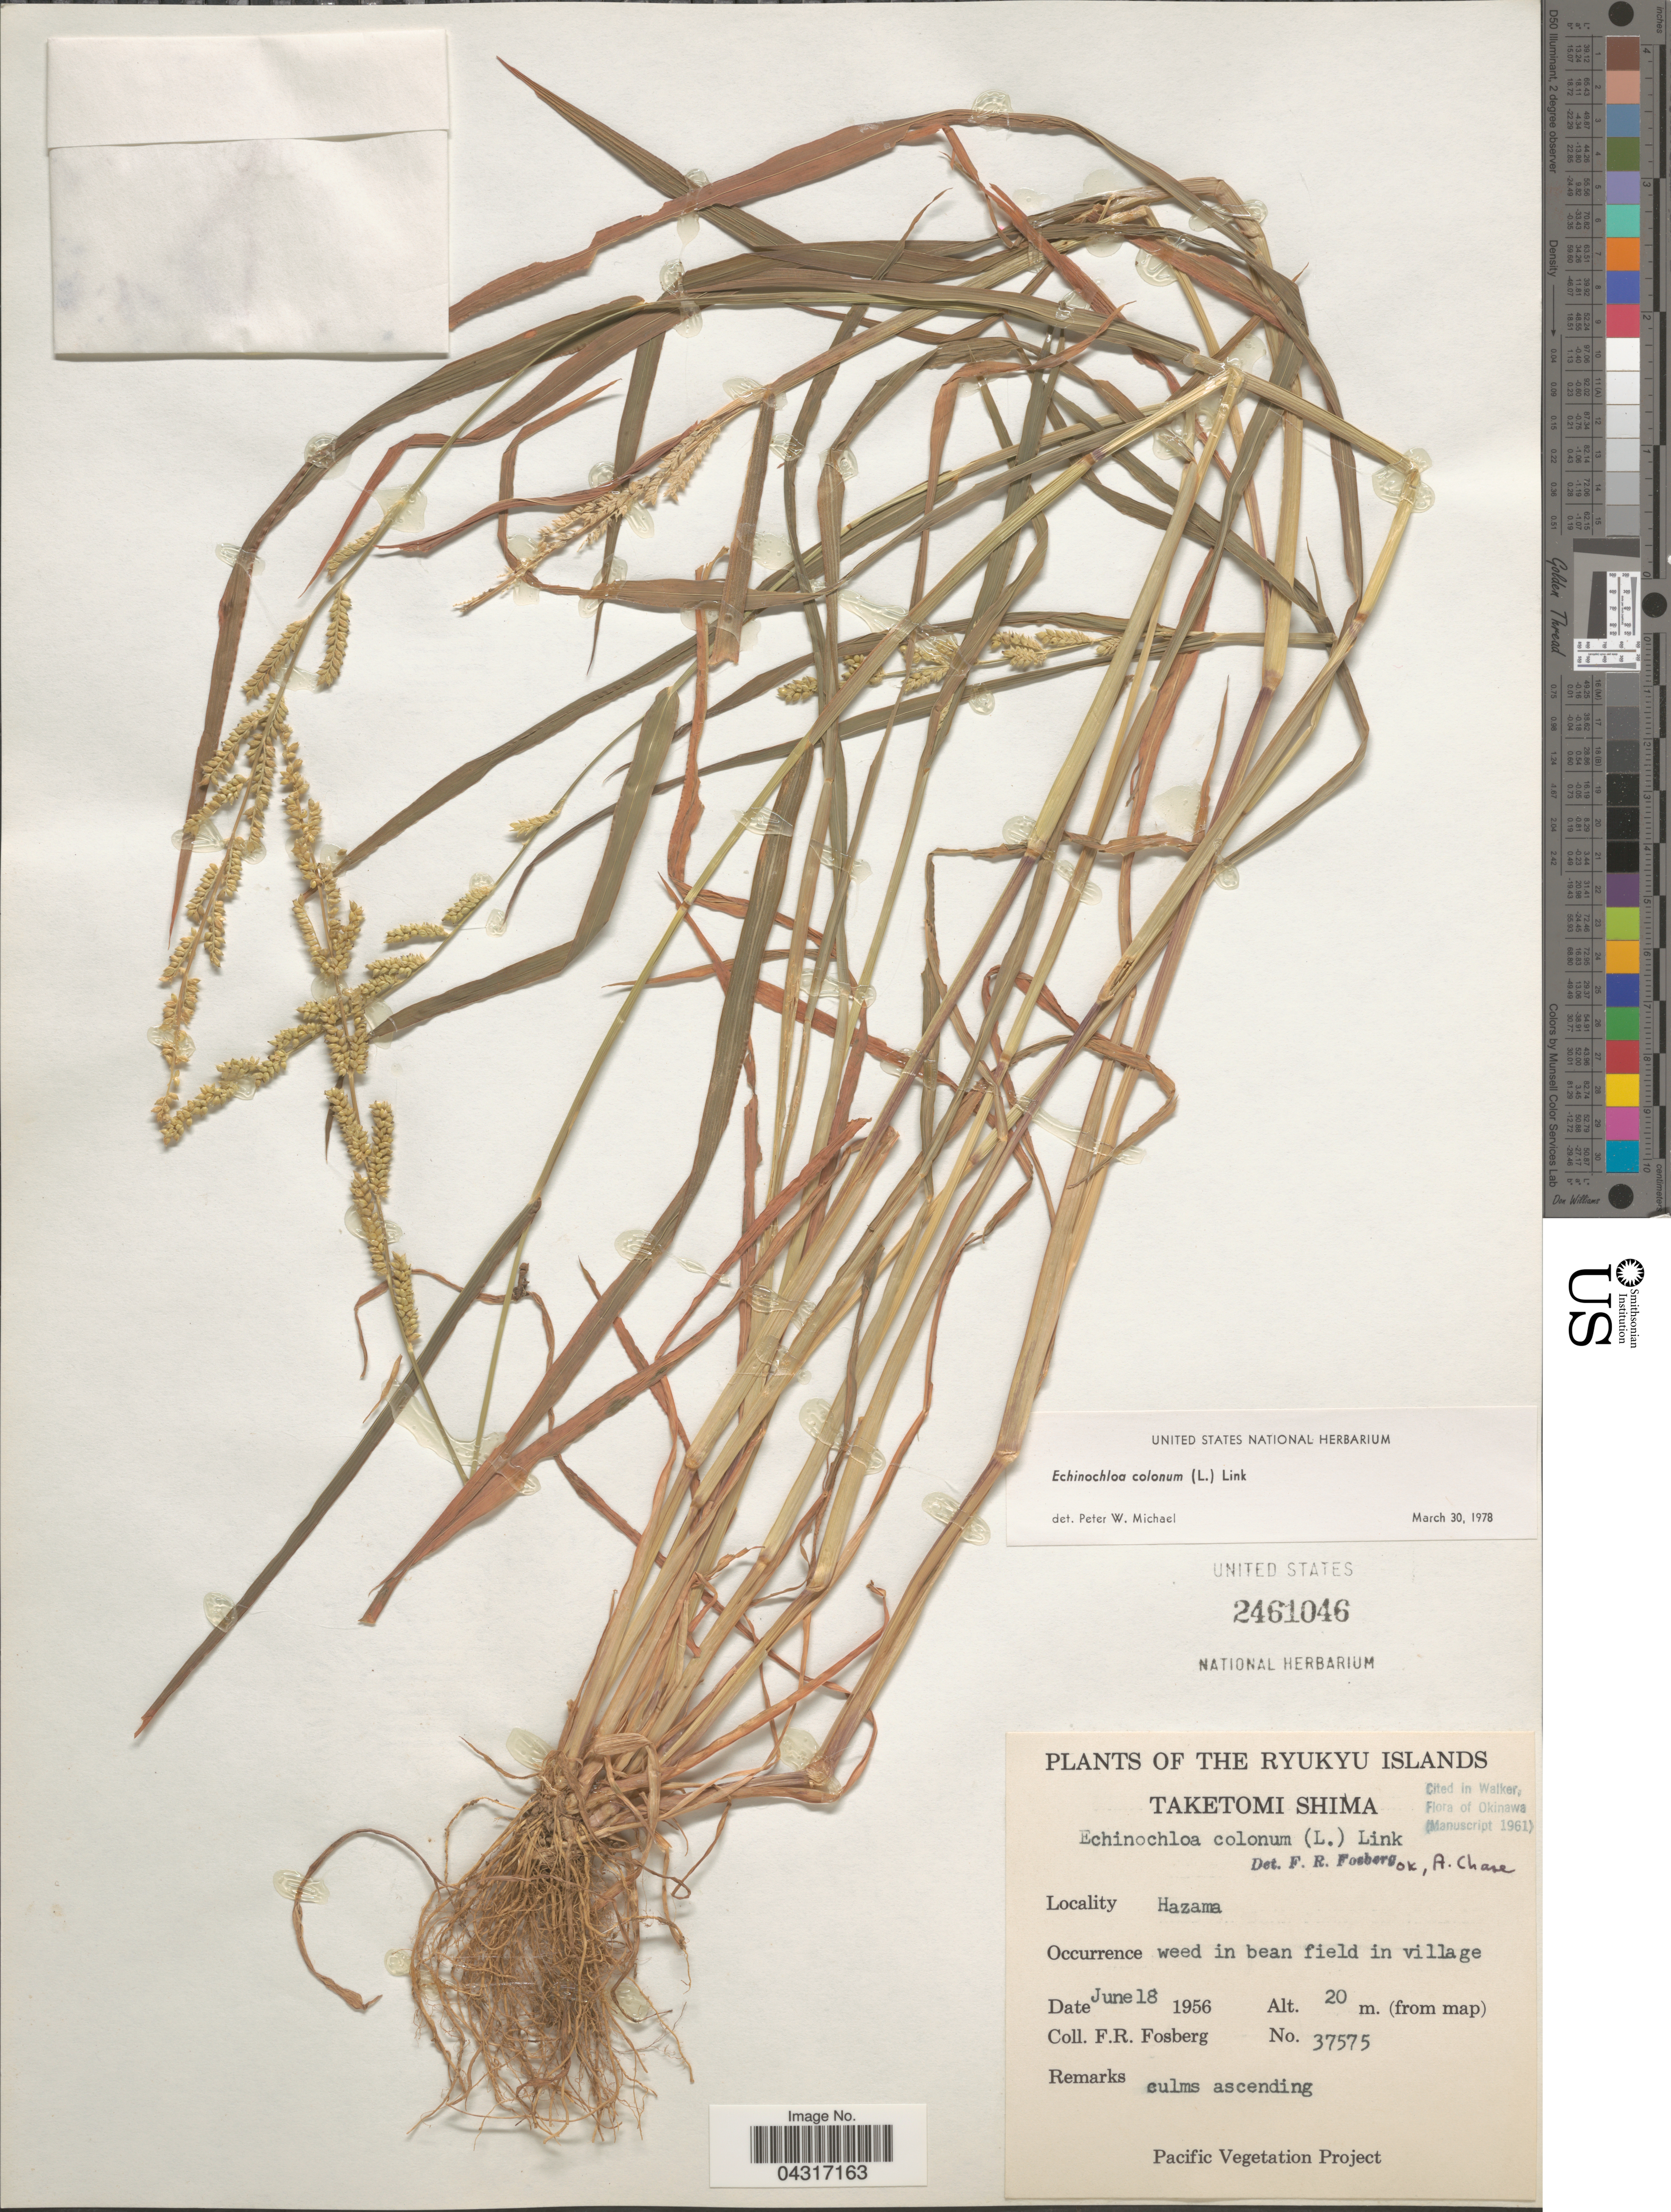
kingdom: Plantae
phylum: Tracheophyta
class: Liliopsida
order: Poales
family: Poaceae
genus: Echinochloa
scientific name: Echinochloa colona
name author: (L.) Link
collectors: F. R. Fosberg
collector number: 37575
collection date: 1956-06-18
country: Japan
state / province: Okinawa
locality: The Ryukyu Islands. Taketomi Shima. Hazama.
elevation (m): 20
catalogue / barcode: US 2461046